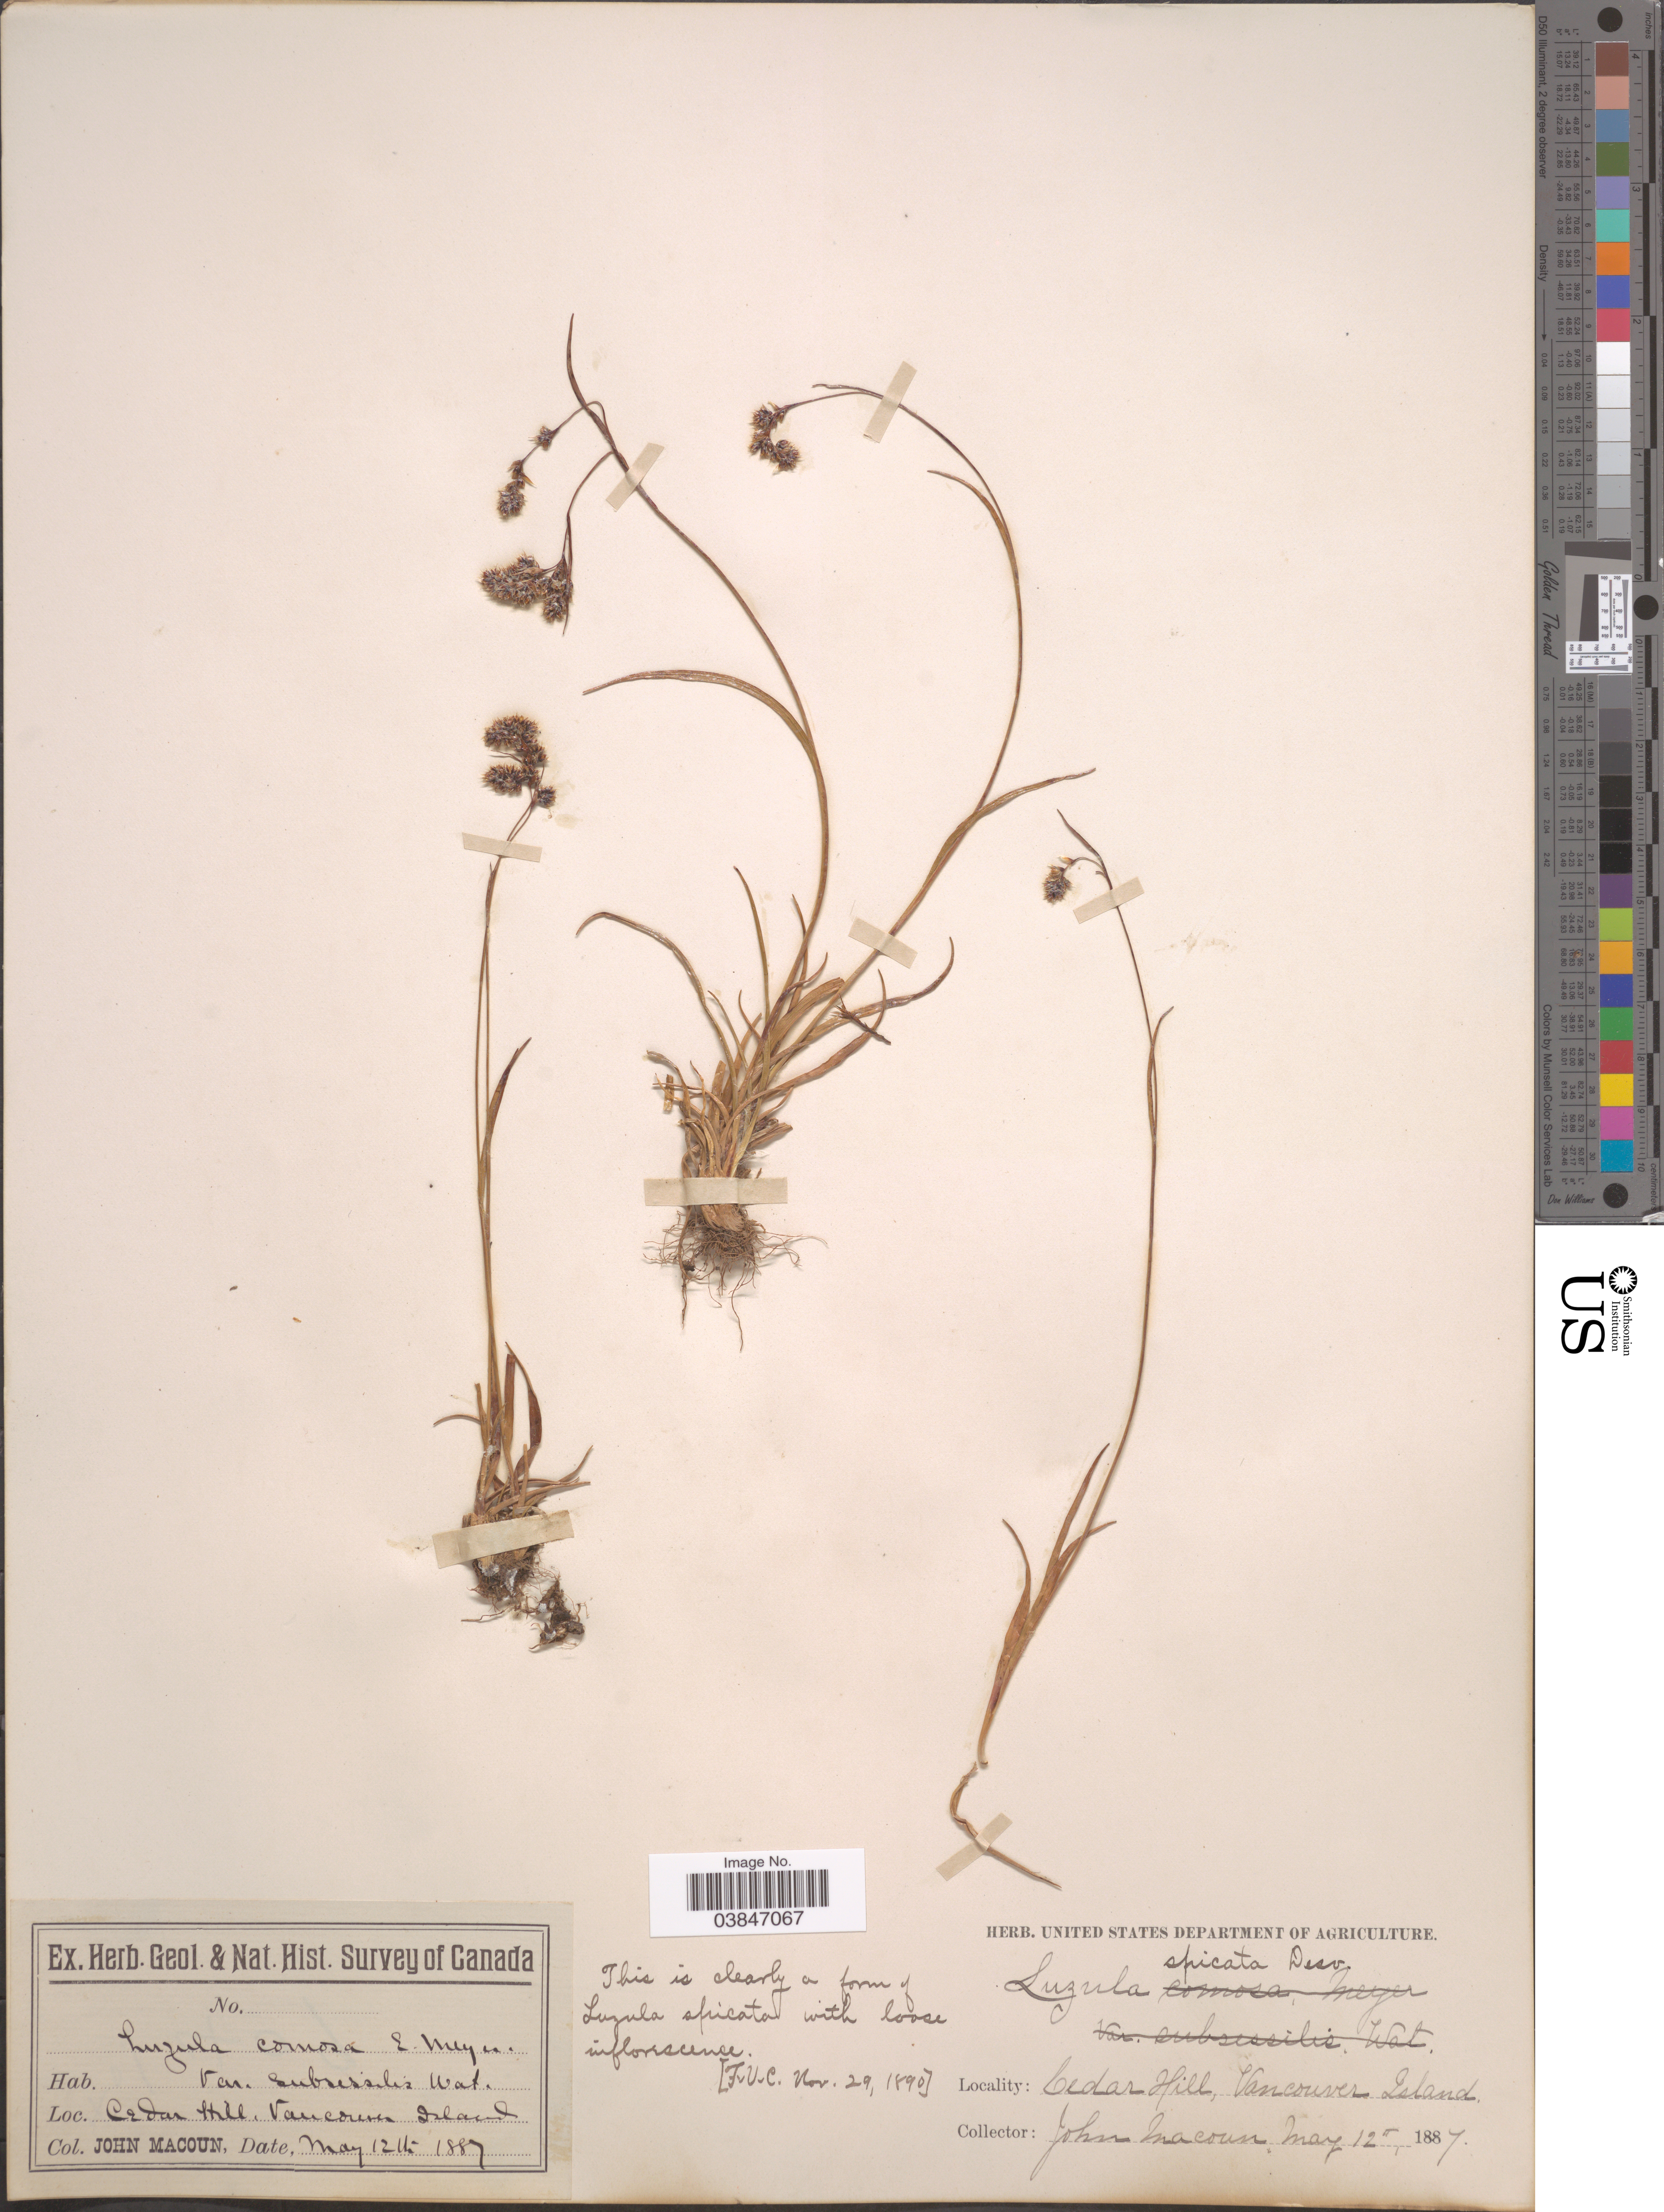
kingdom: Plantae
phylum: Tracheophyta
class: Liliopsida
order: Poales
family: Juncaceae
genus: Luzula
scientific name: Luzula spicata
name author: (L.) DC.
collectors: J. Macoun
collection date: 1887-05-12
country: Canada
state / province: British Columbia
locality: Cedar Hill. Vancouver Island.